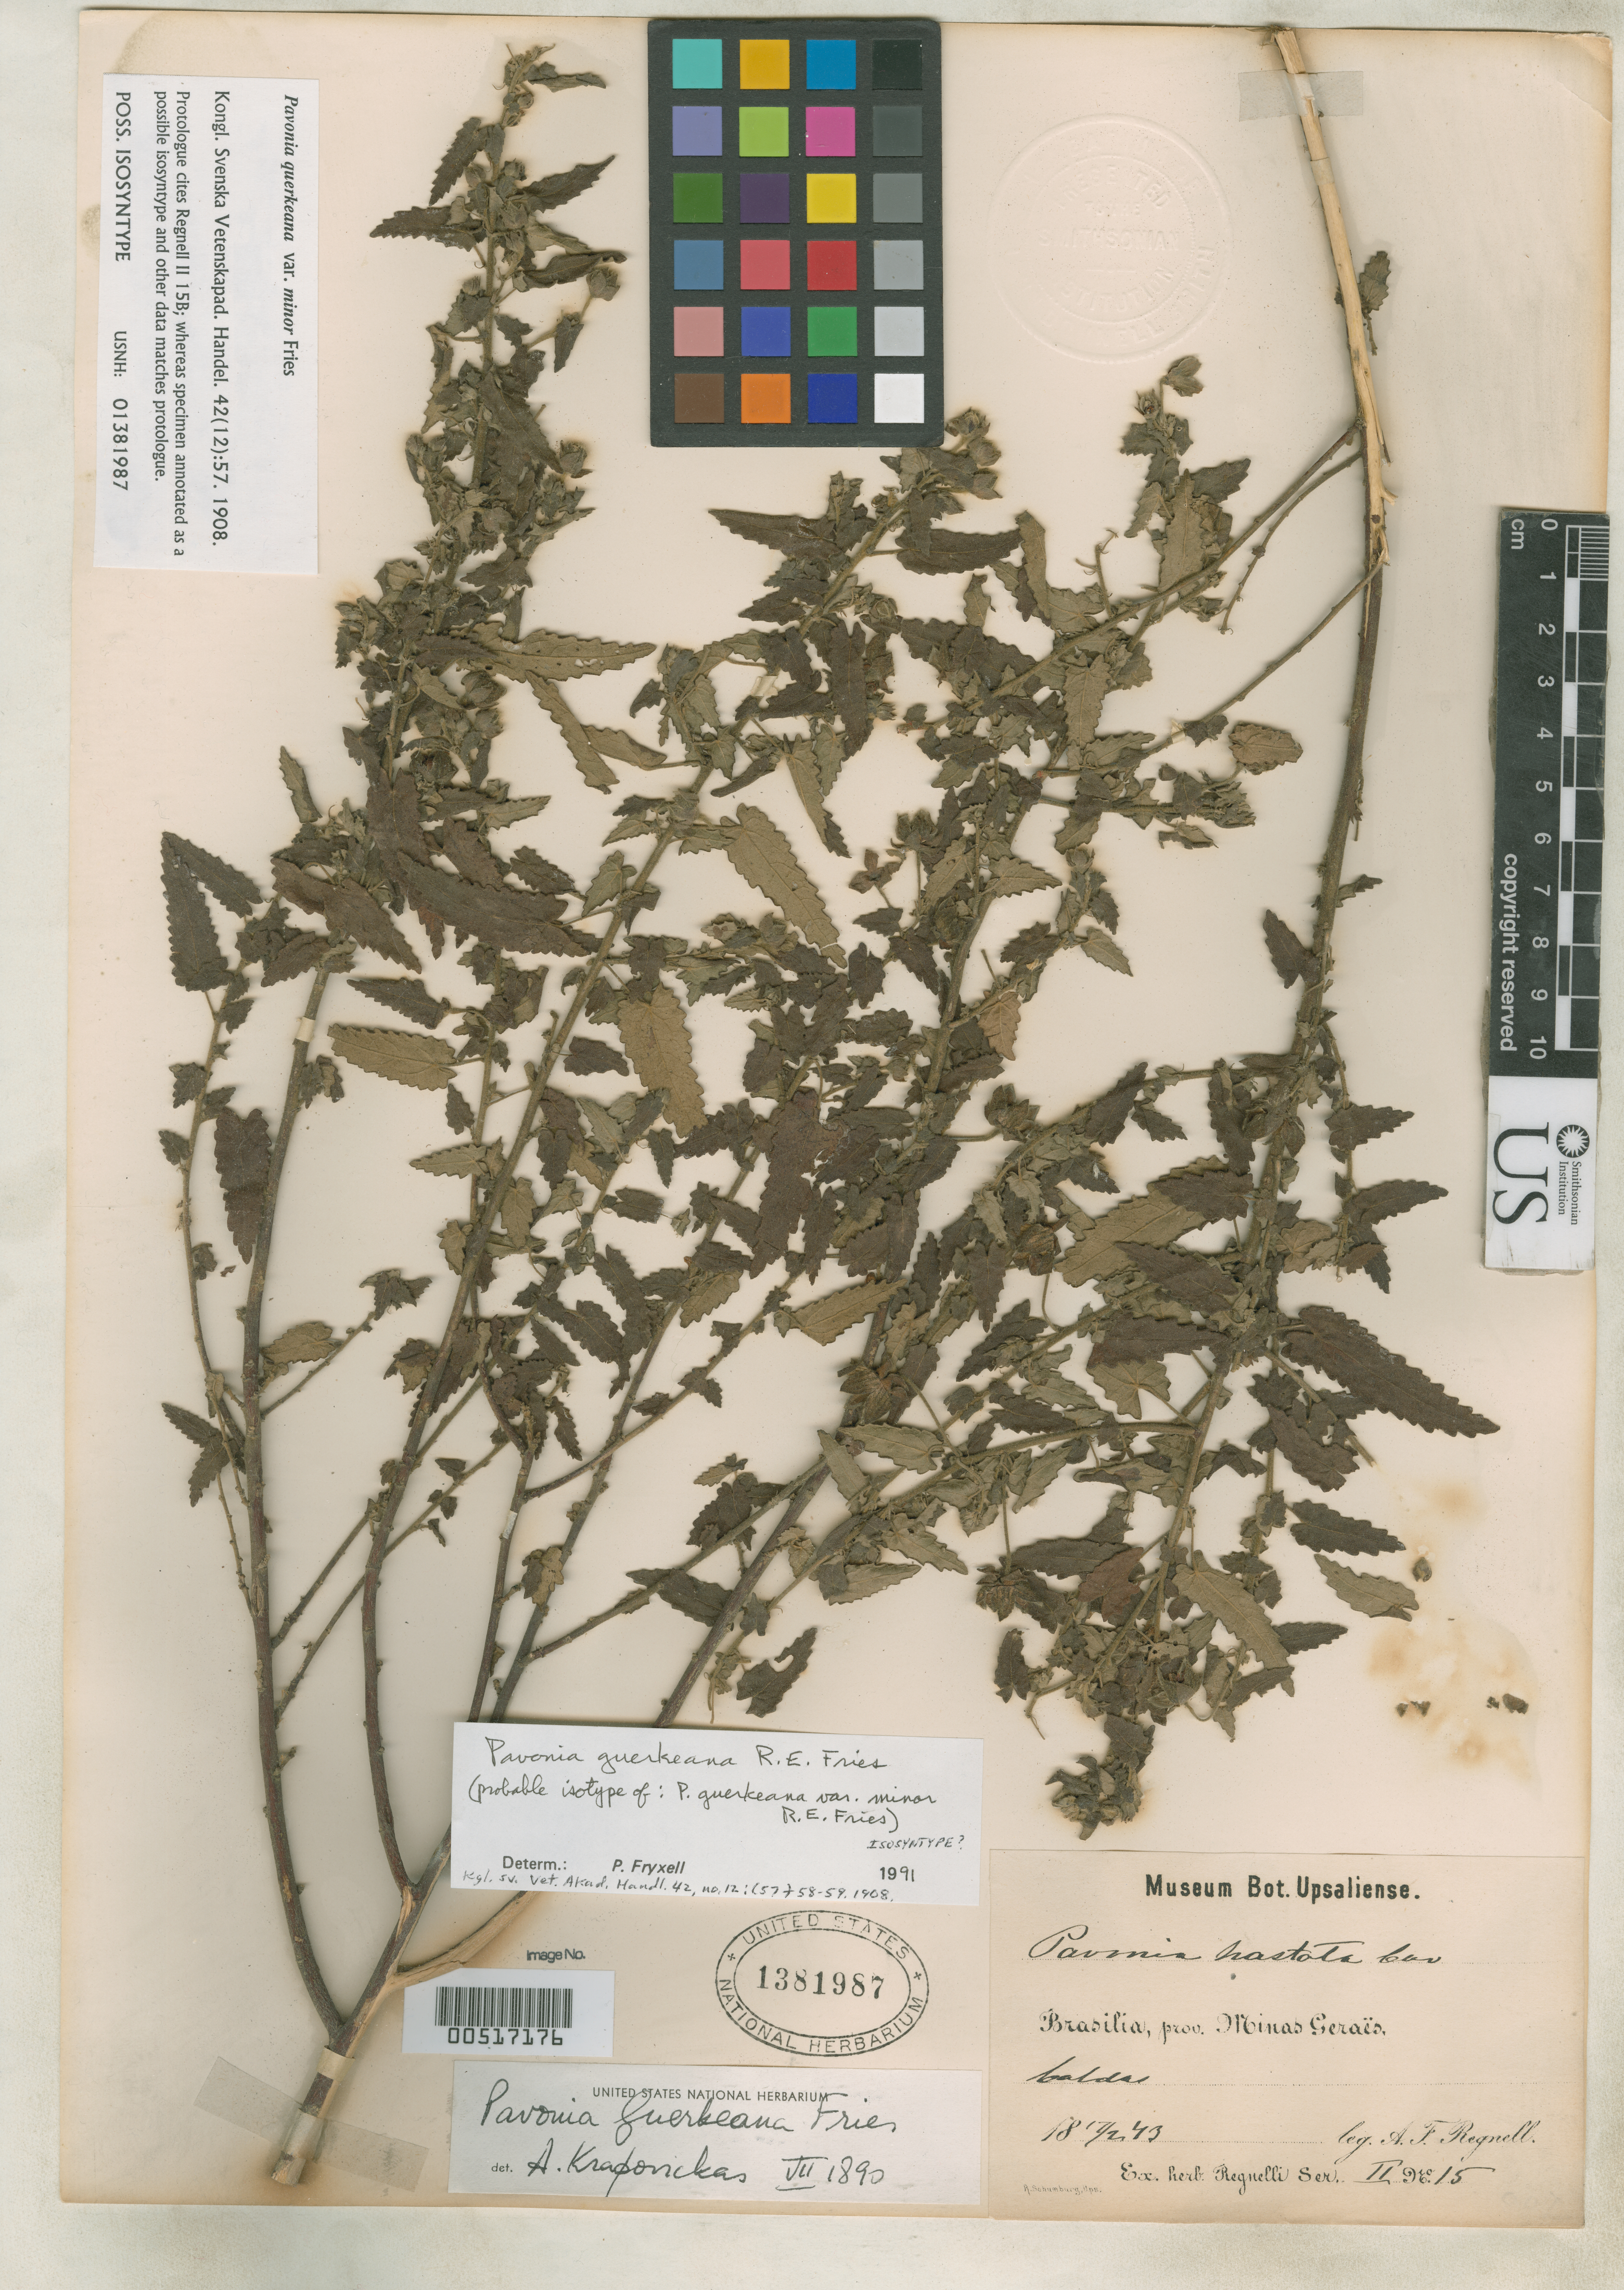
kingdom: Plantae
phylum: Tracheophyta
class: Magnoliopsida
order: Malvales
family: Malvaceae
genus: Pavonia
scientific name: Pavonia guerkeana var. minor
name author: R.E. Fr.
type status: Isosyntype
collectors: A. F. Regnell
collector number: II 15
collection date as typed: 17 Feb 1843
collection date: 1843-02-17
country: Brazil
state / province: Minas Gerais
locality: Caldas.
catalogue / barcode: US 1381987